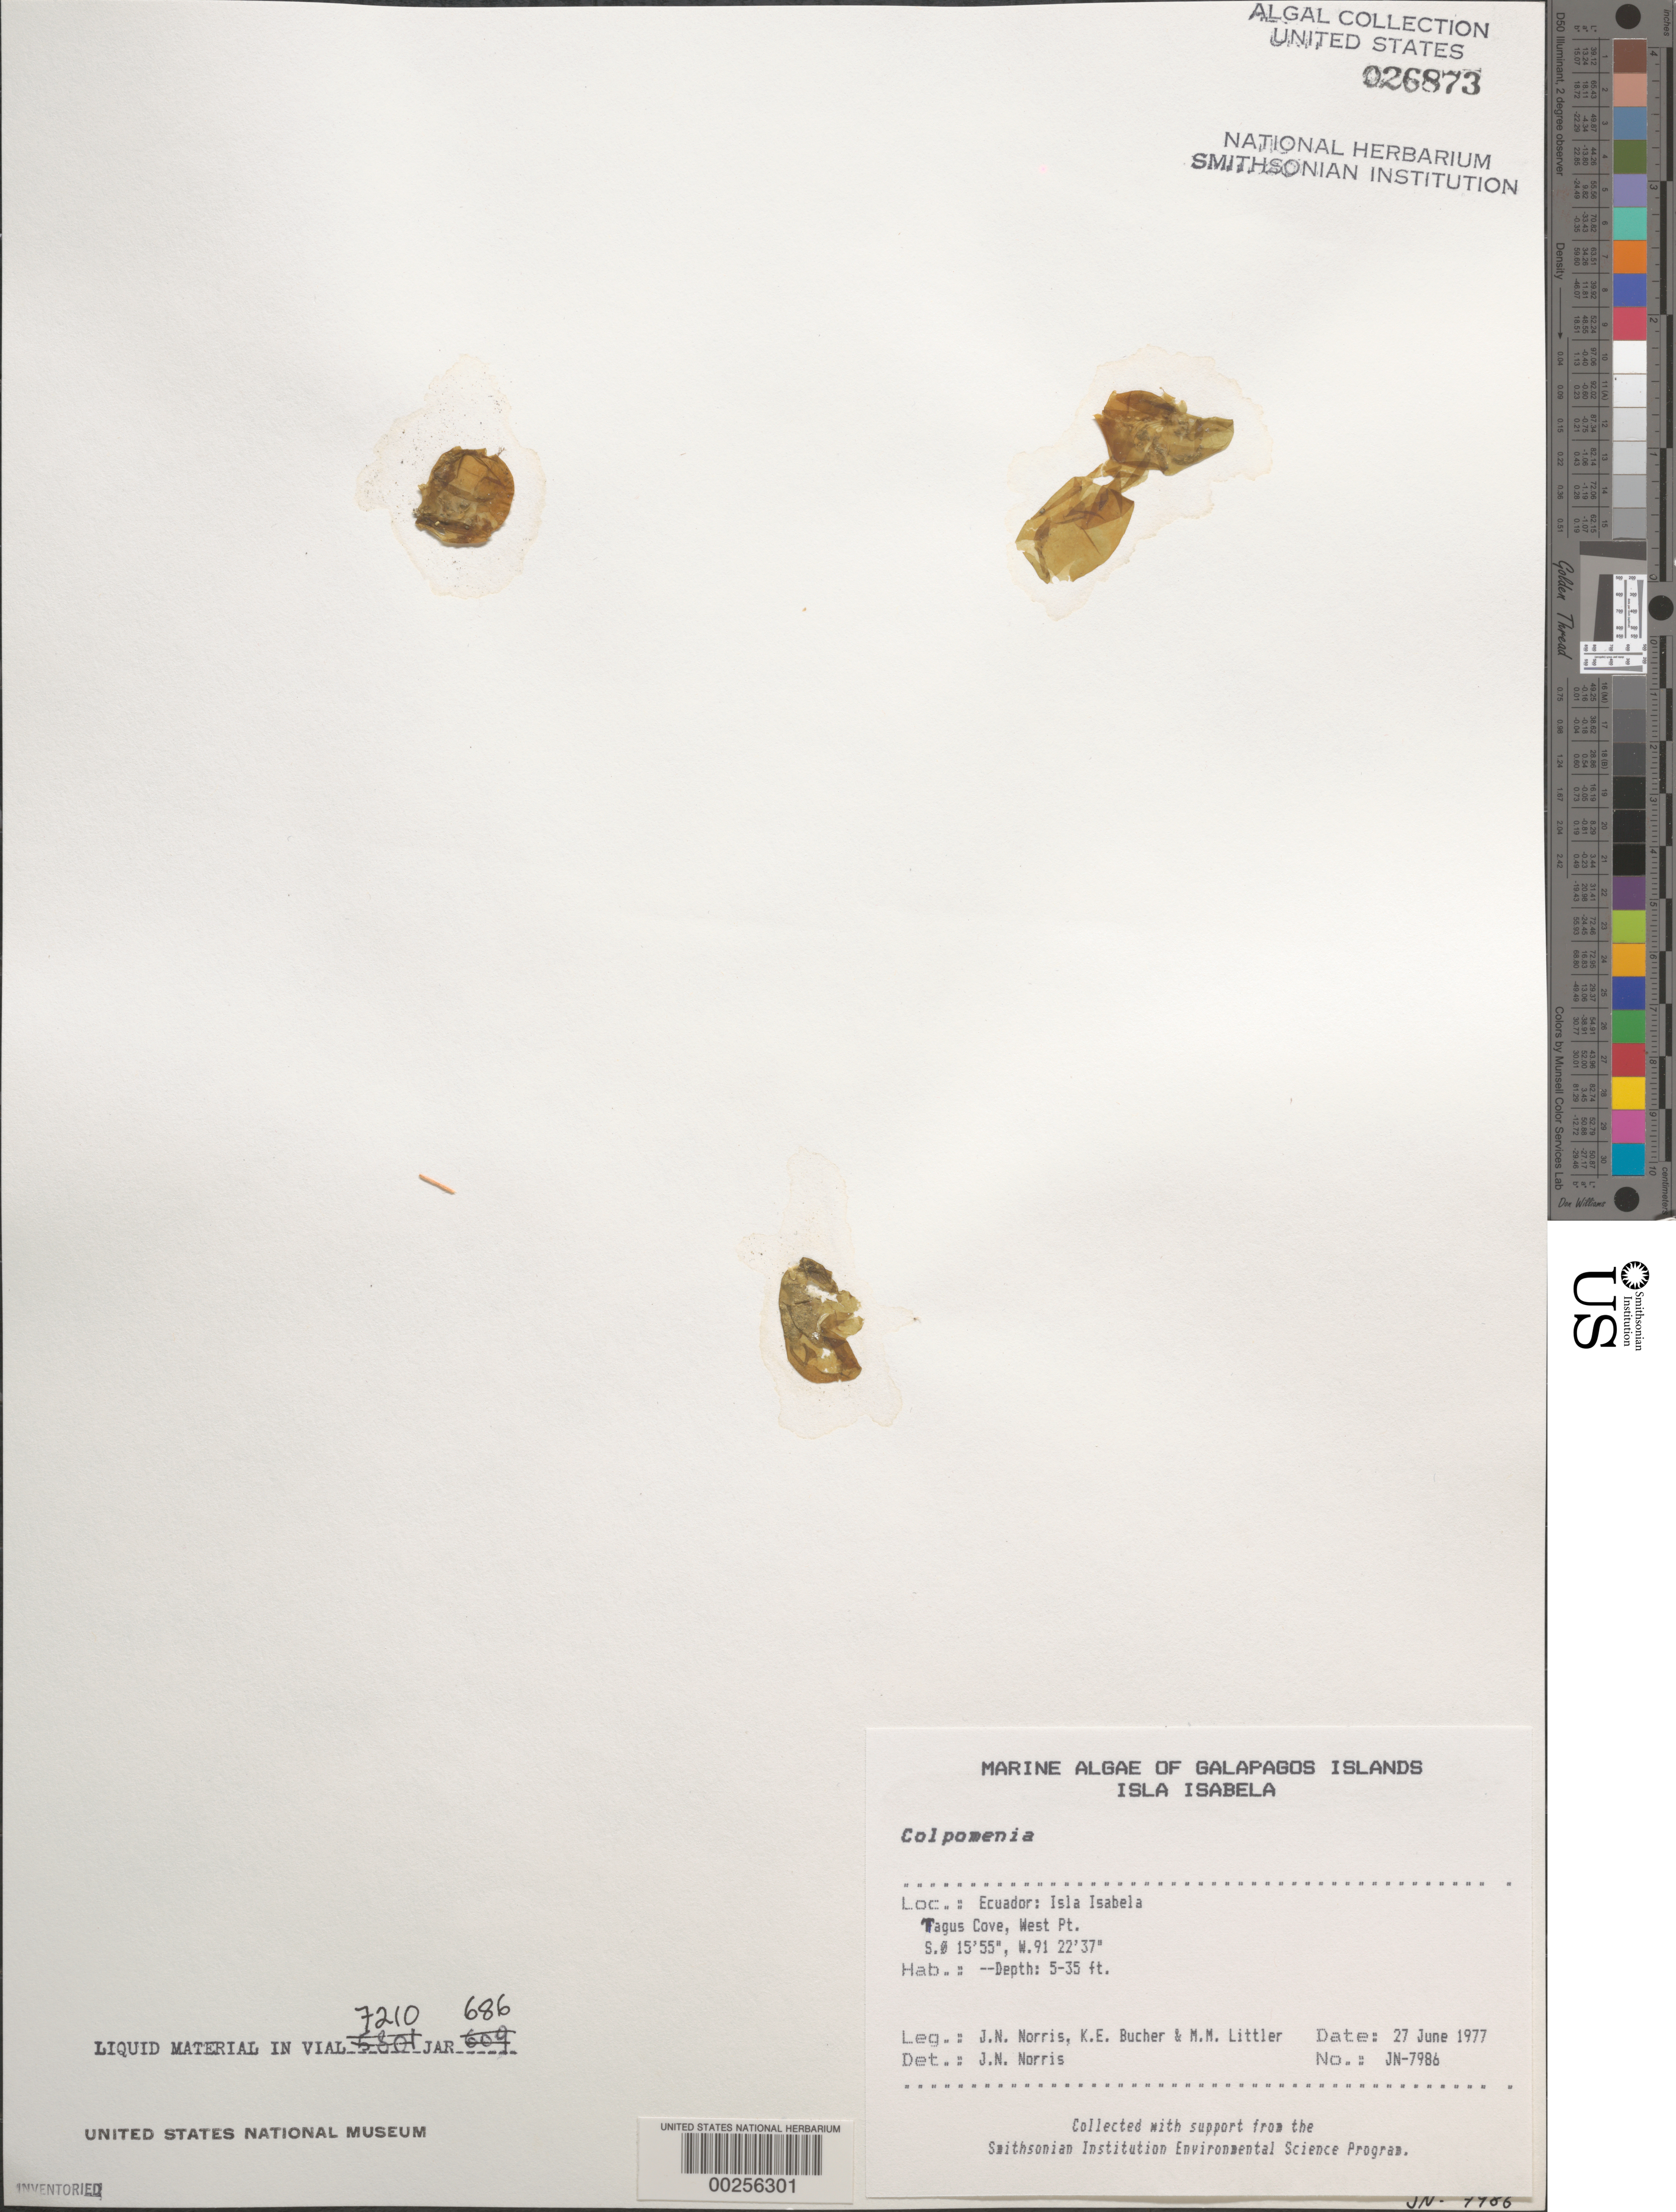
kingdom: Chromista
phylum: Ochrophyta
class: Phaeophyceae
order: Scytosiphonales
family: Scytosiphonaceae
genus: Colpomenia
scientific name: Colpomenia sp.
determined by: Norris, James N.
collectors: J. N. Norris, K. E. Bucher & M. M. Littler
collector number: JN-7986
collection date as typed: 27 Jun 1977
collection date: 1977-06-27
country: Ecuador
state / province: Colón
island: Isabela [Albemarle]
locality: Tagus Cove, West Point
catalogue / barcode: US 26873